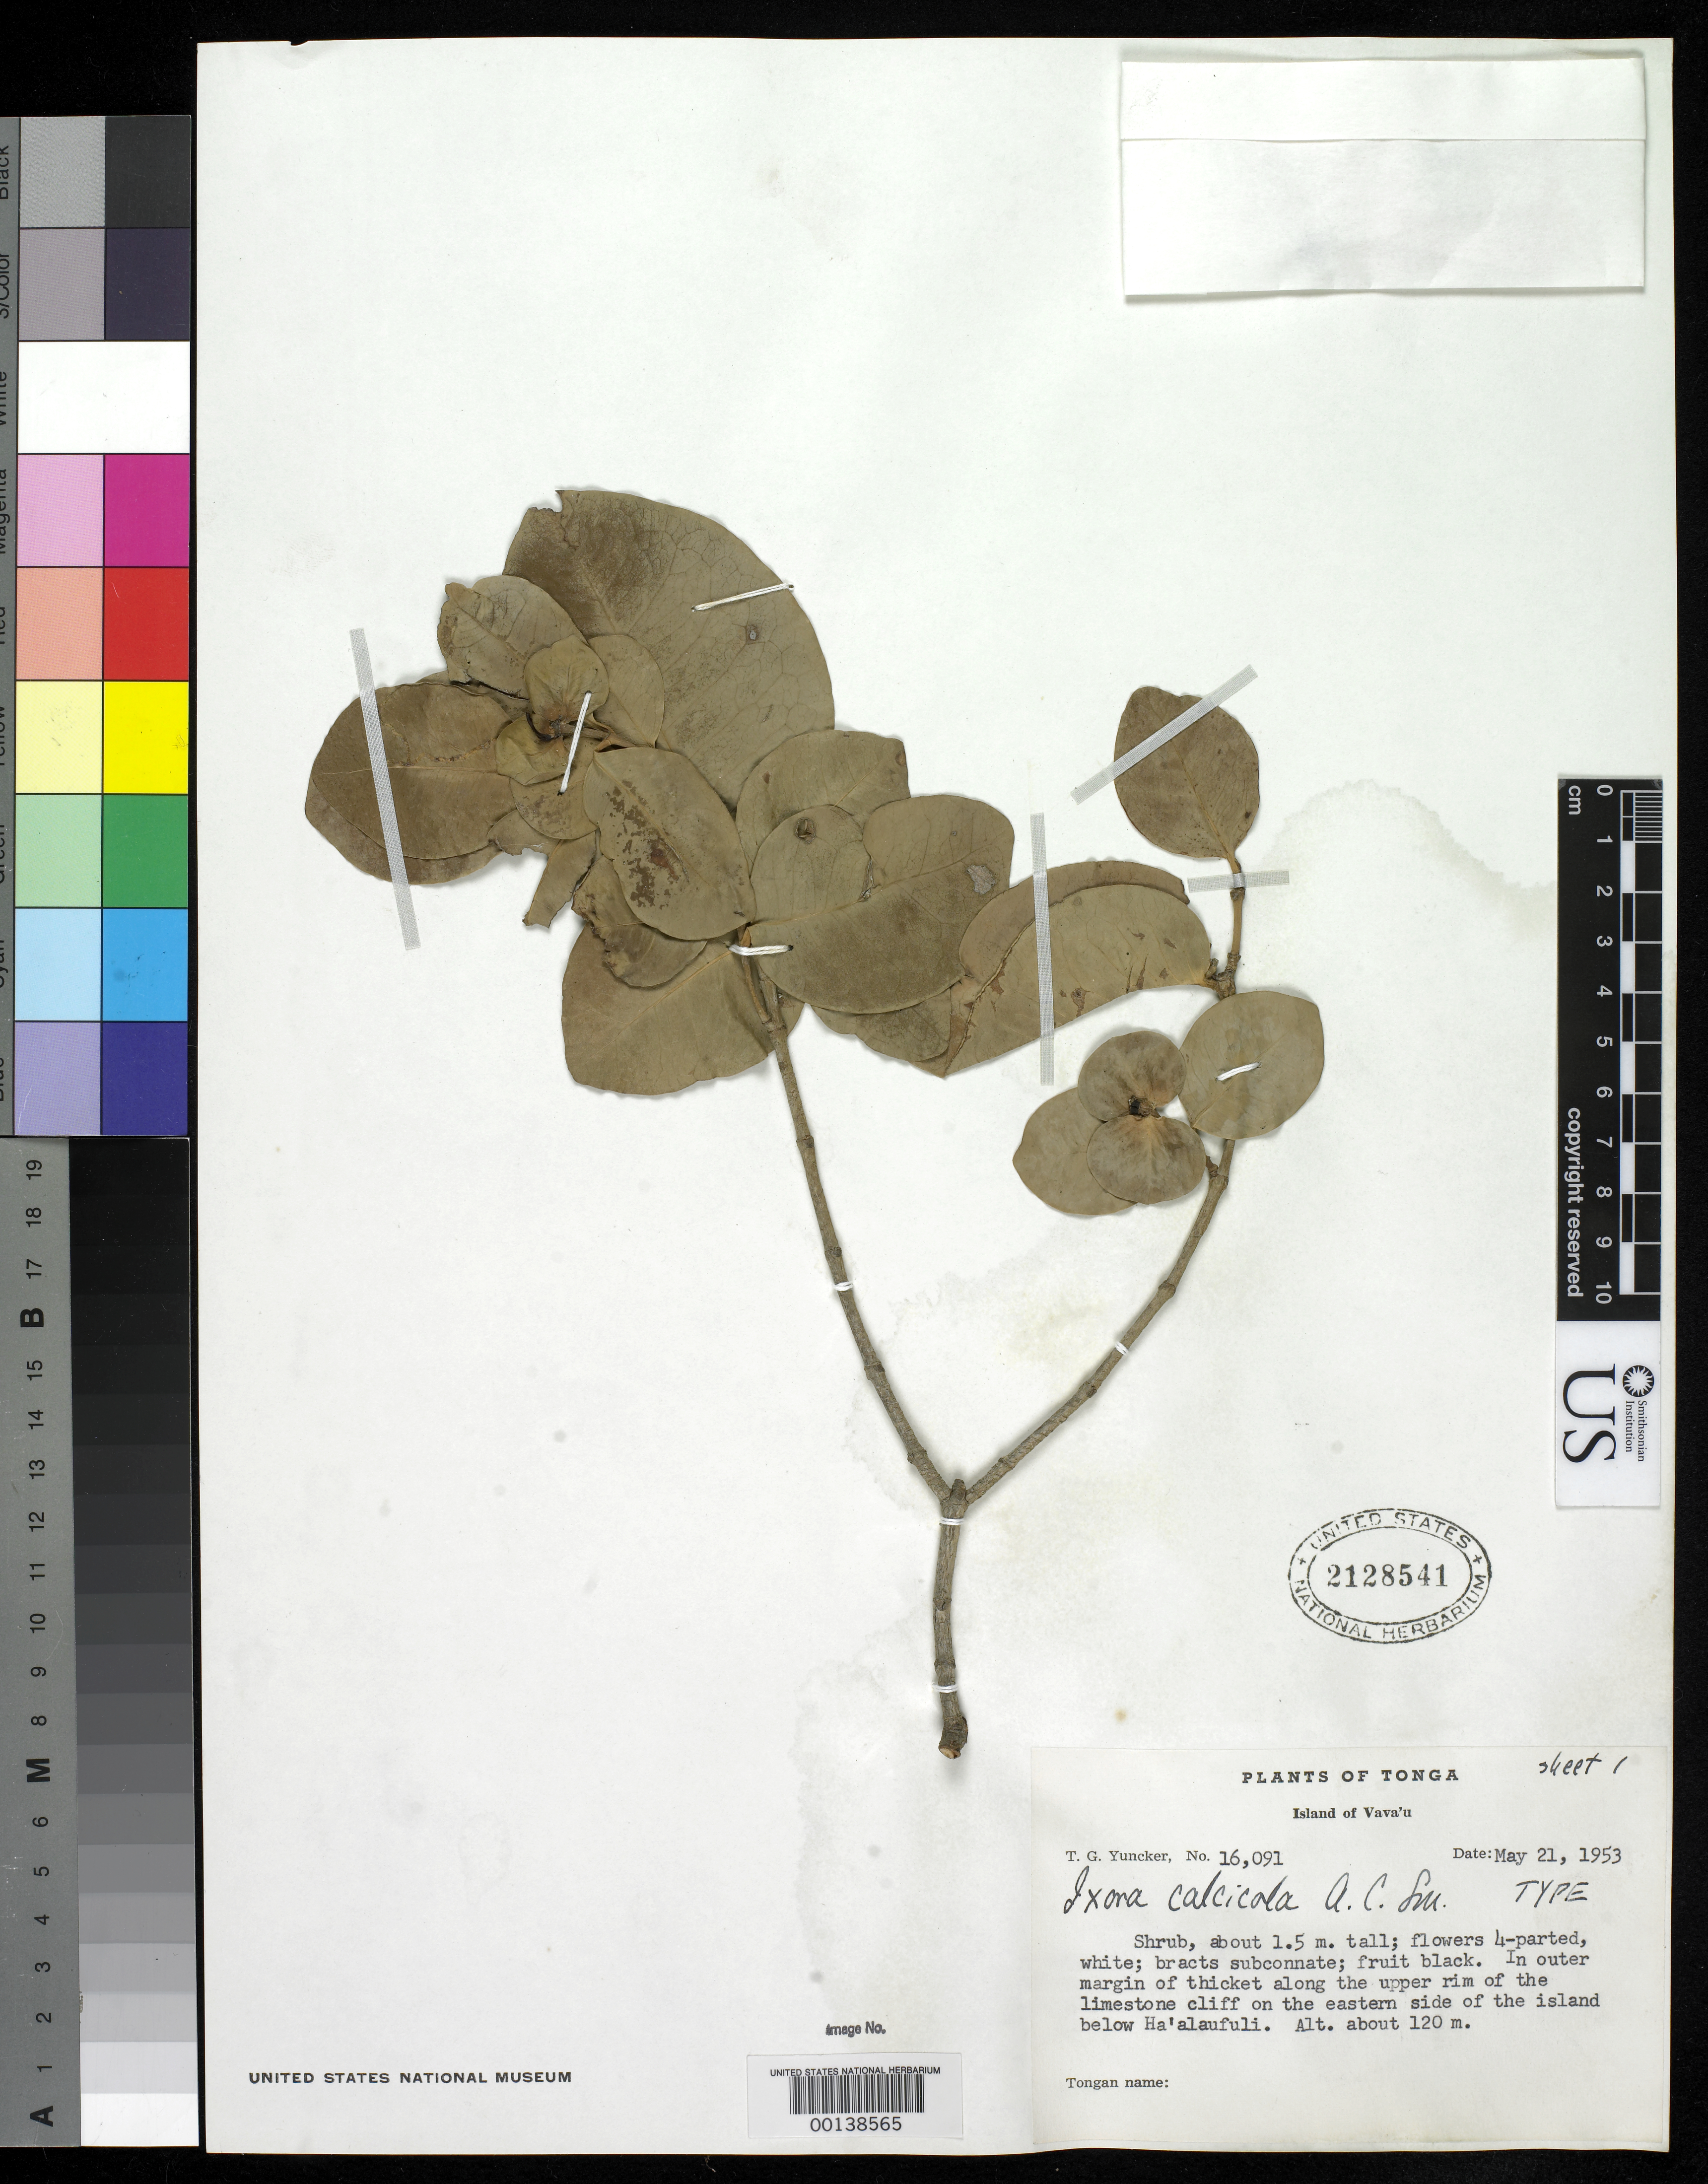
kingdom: Plantae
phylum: Tracheophyta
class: Magnoliopsida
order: Gentianales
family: Rubiaceae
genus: Ixora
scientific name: Ixora calcicola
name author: A.C. Sm.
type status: Holotype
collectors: T. G. Yuncker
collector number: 16091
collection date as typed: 21 May 1953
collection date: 1953-05-21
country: Tonga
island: Vava'u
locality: Vava'u, below Ha'alaufuli.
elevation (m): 120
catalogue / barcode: US 2128541